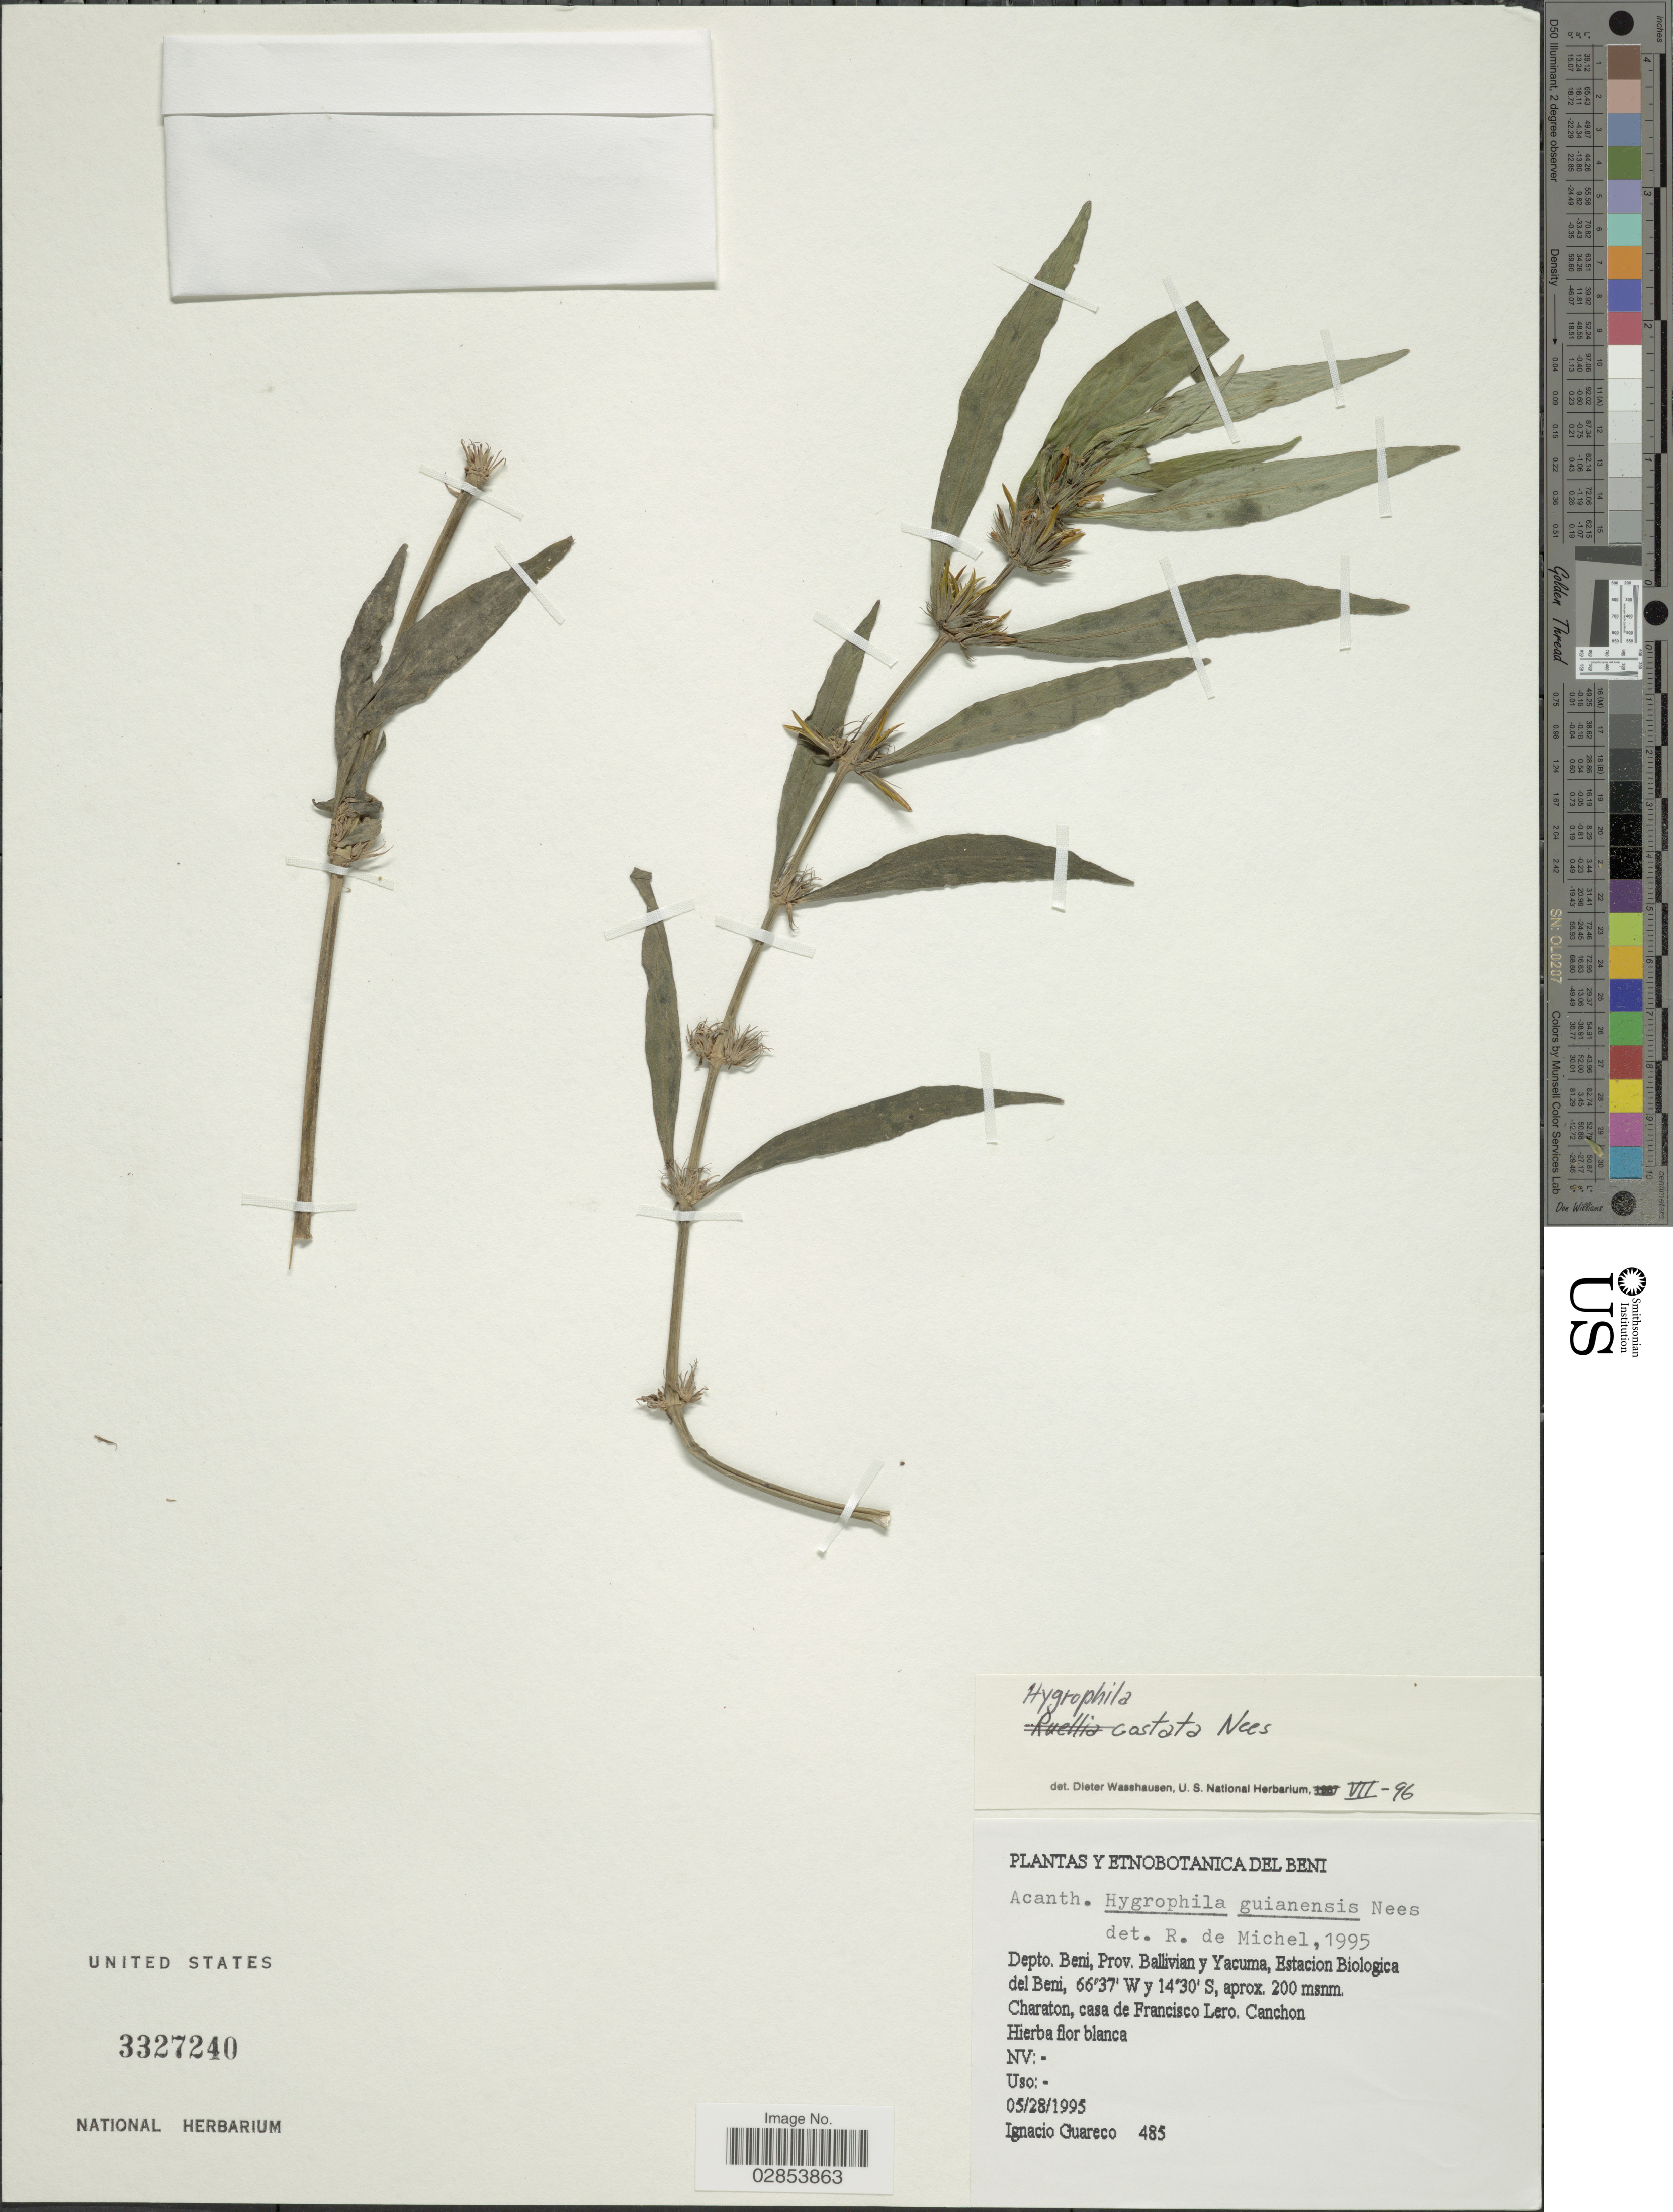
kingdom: Plantae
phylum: Tracheophyta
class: Magnoliopsida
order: Lamiales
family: Acanthaceae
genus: Hygrophila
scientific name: Hygrophila costata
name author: Nees & T. Nees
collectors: I. Guareco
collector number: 485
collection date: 1995-05-28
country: Bolivia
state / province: Beni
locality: Depto. Beni, Prov. Balivian y Yacuma, Estacion Biologica del Beni, Charaton, casa de Francisco Lero. Canchon.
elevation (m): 200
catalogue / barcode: US 3327240